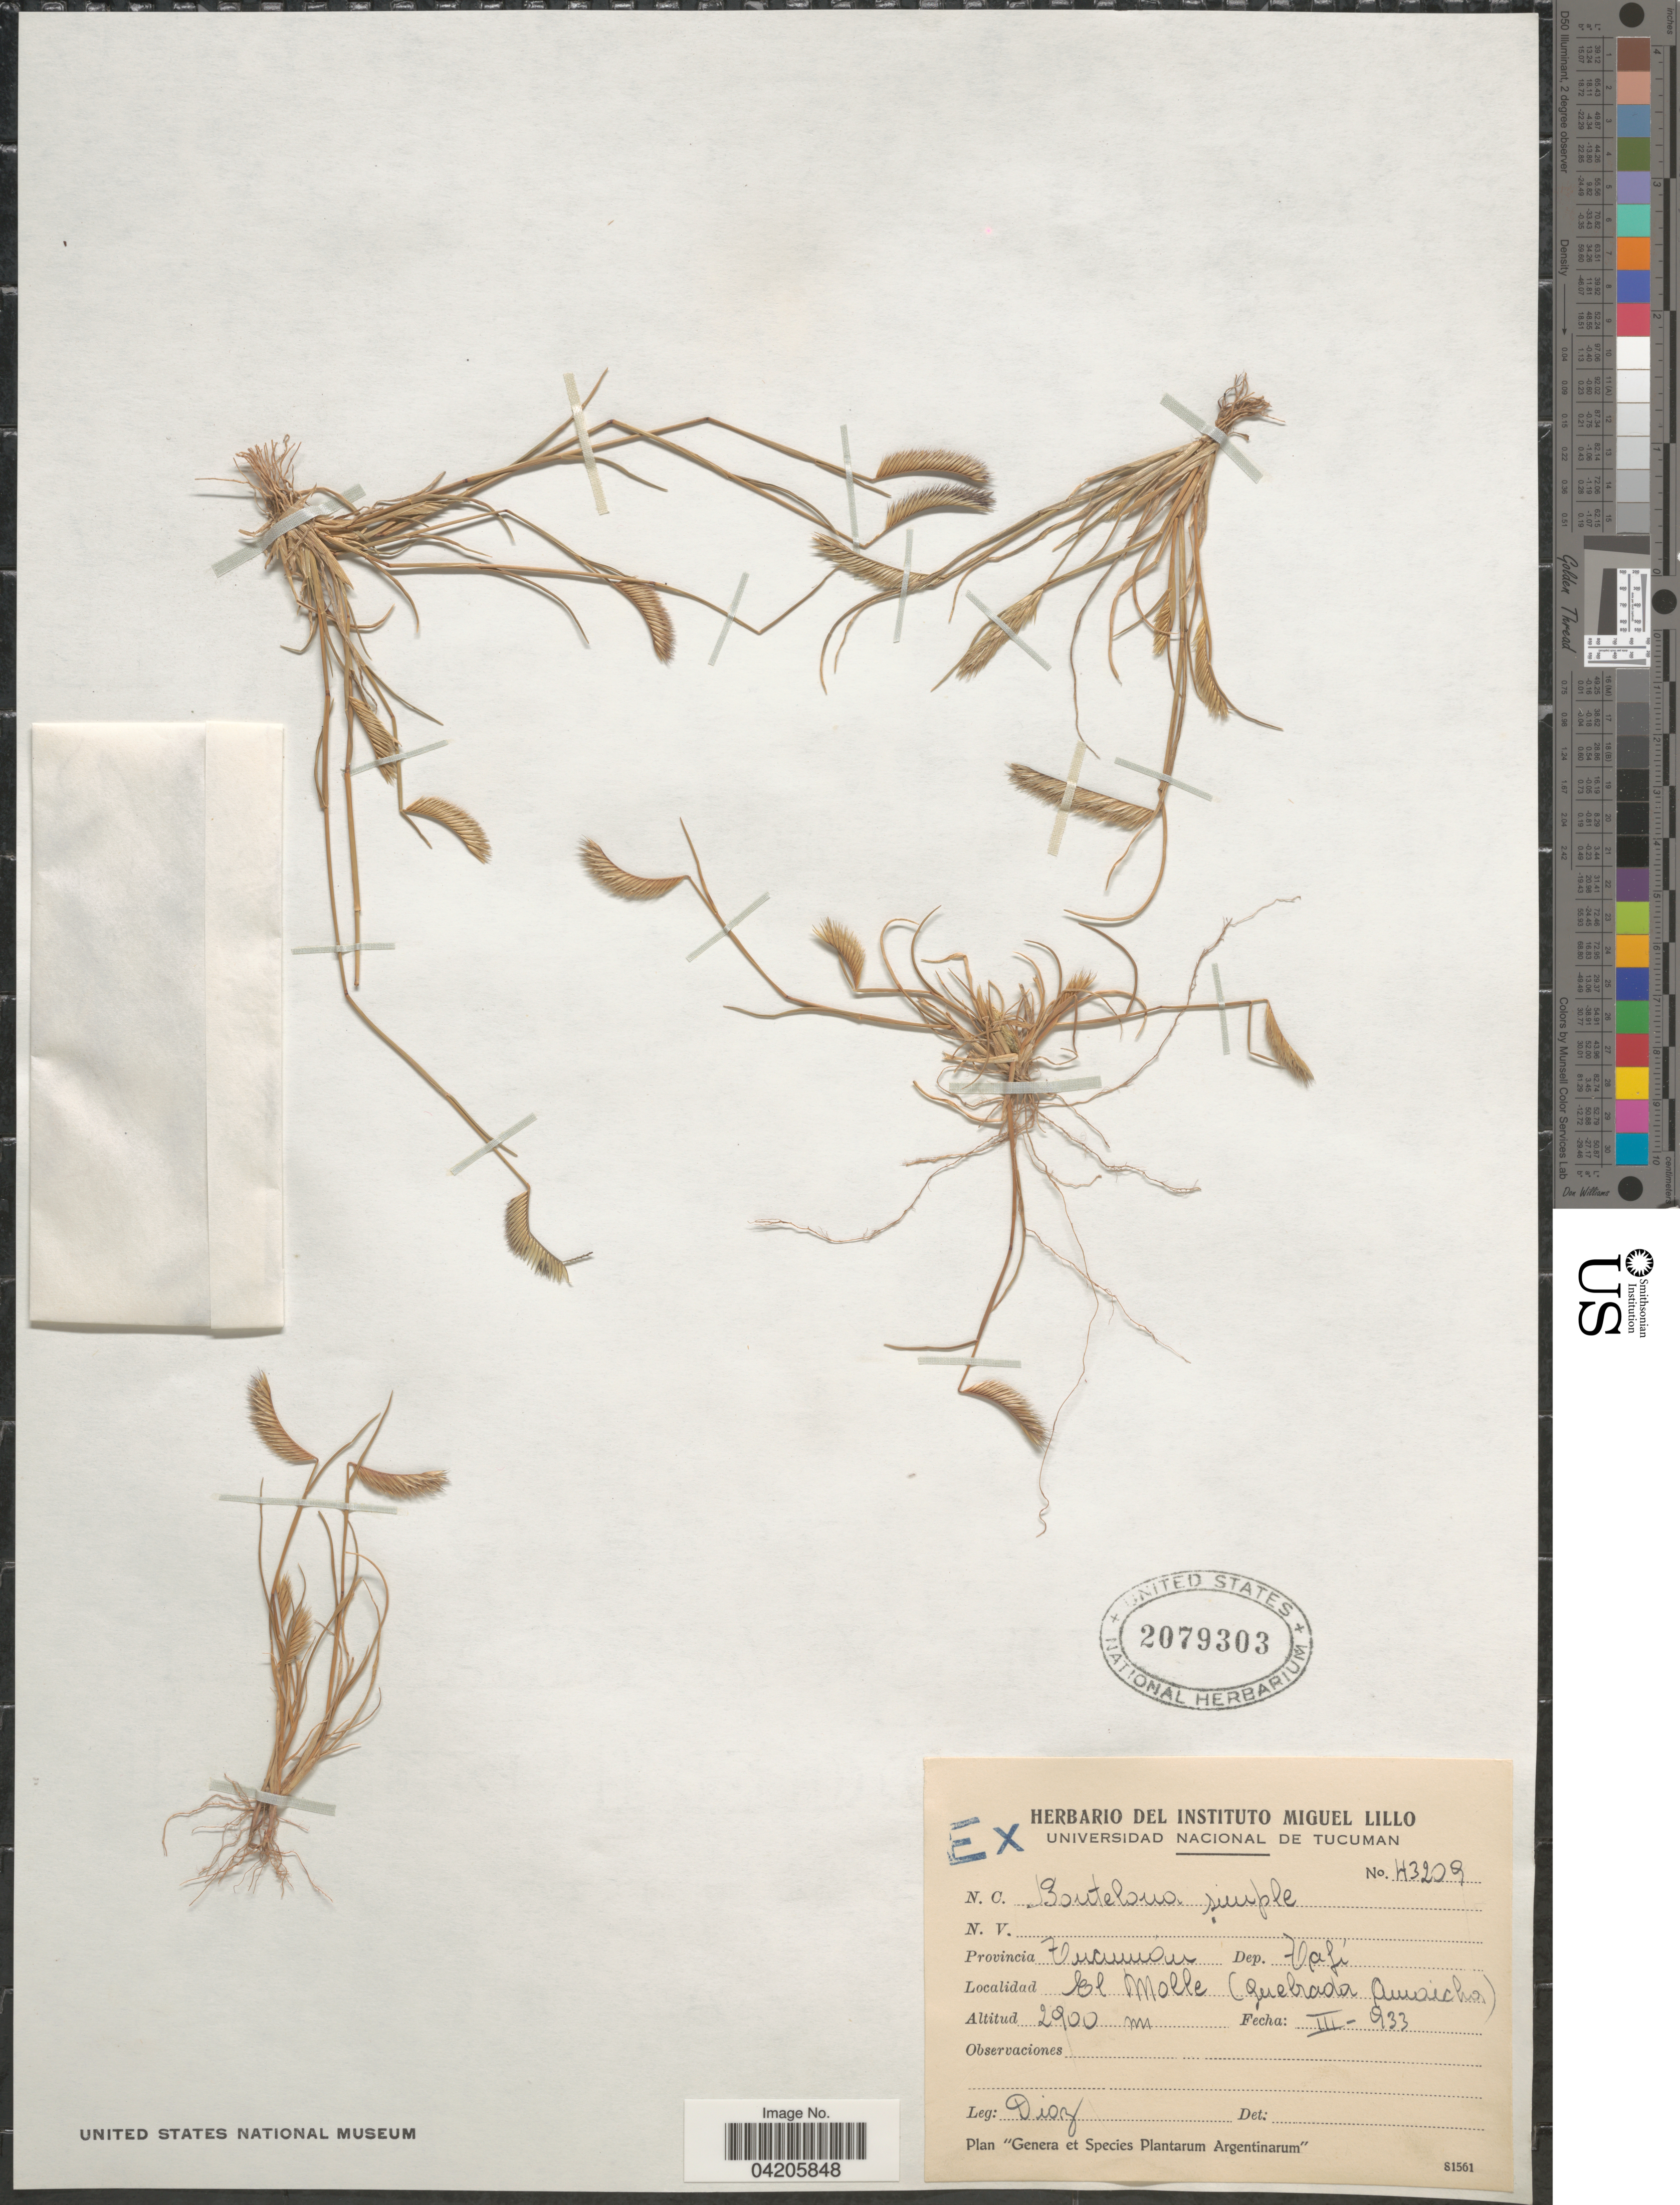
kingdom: Plantae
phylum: Tracheophyta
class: Liliopsida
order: Poales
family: Poaceae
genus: Bouteloua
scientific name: Bouteloua simplex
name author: Lag.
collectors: Dioz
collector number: H3209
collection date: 1933-03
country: Argentina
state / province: Tucuman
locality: Dep. Tafí. El Molle (Quebrada Amaicha).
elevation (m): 2900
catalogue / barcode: US 2079303